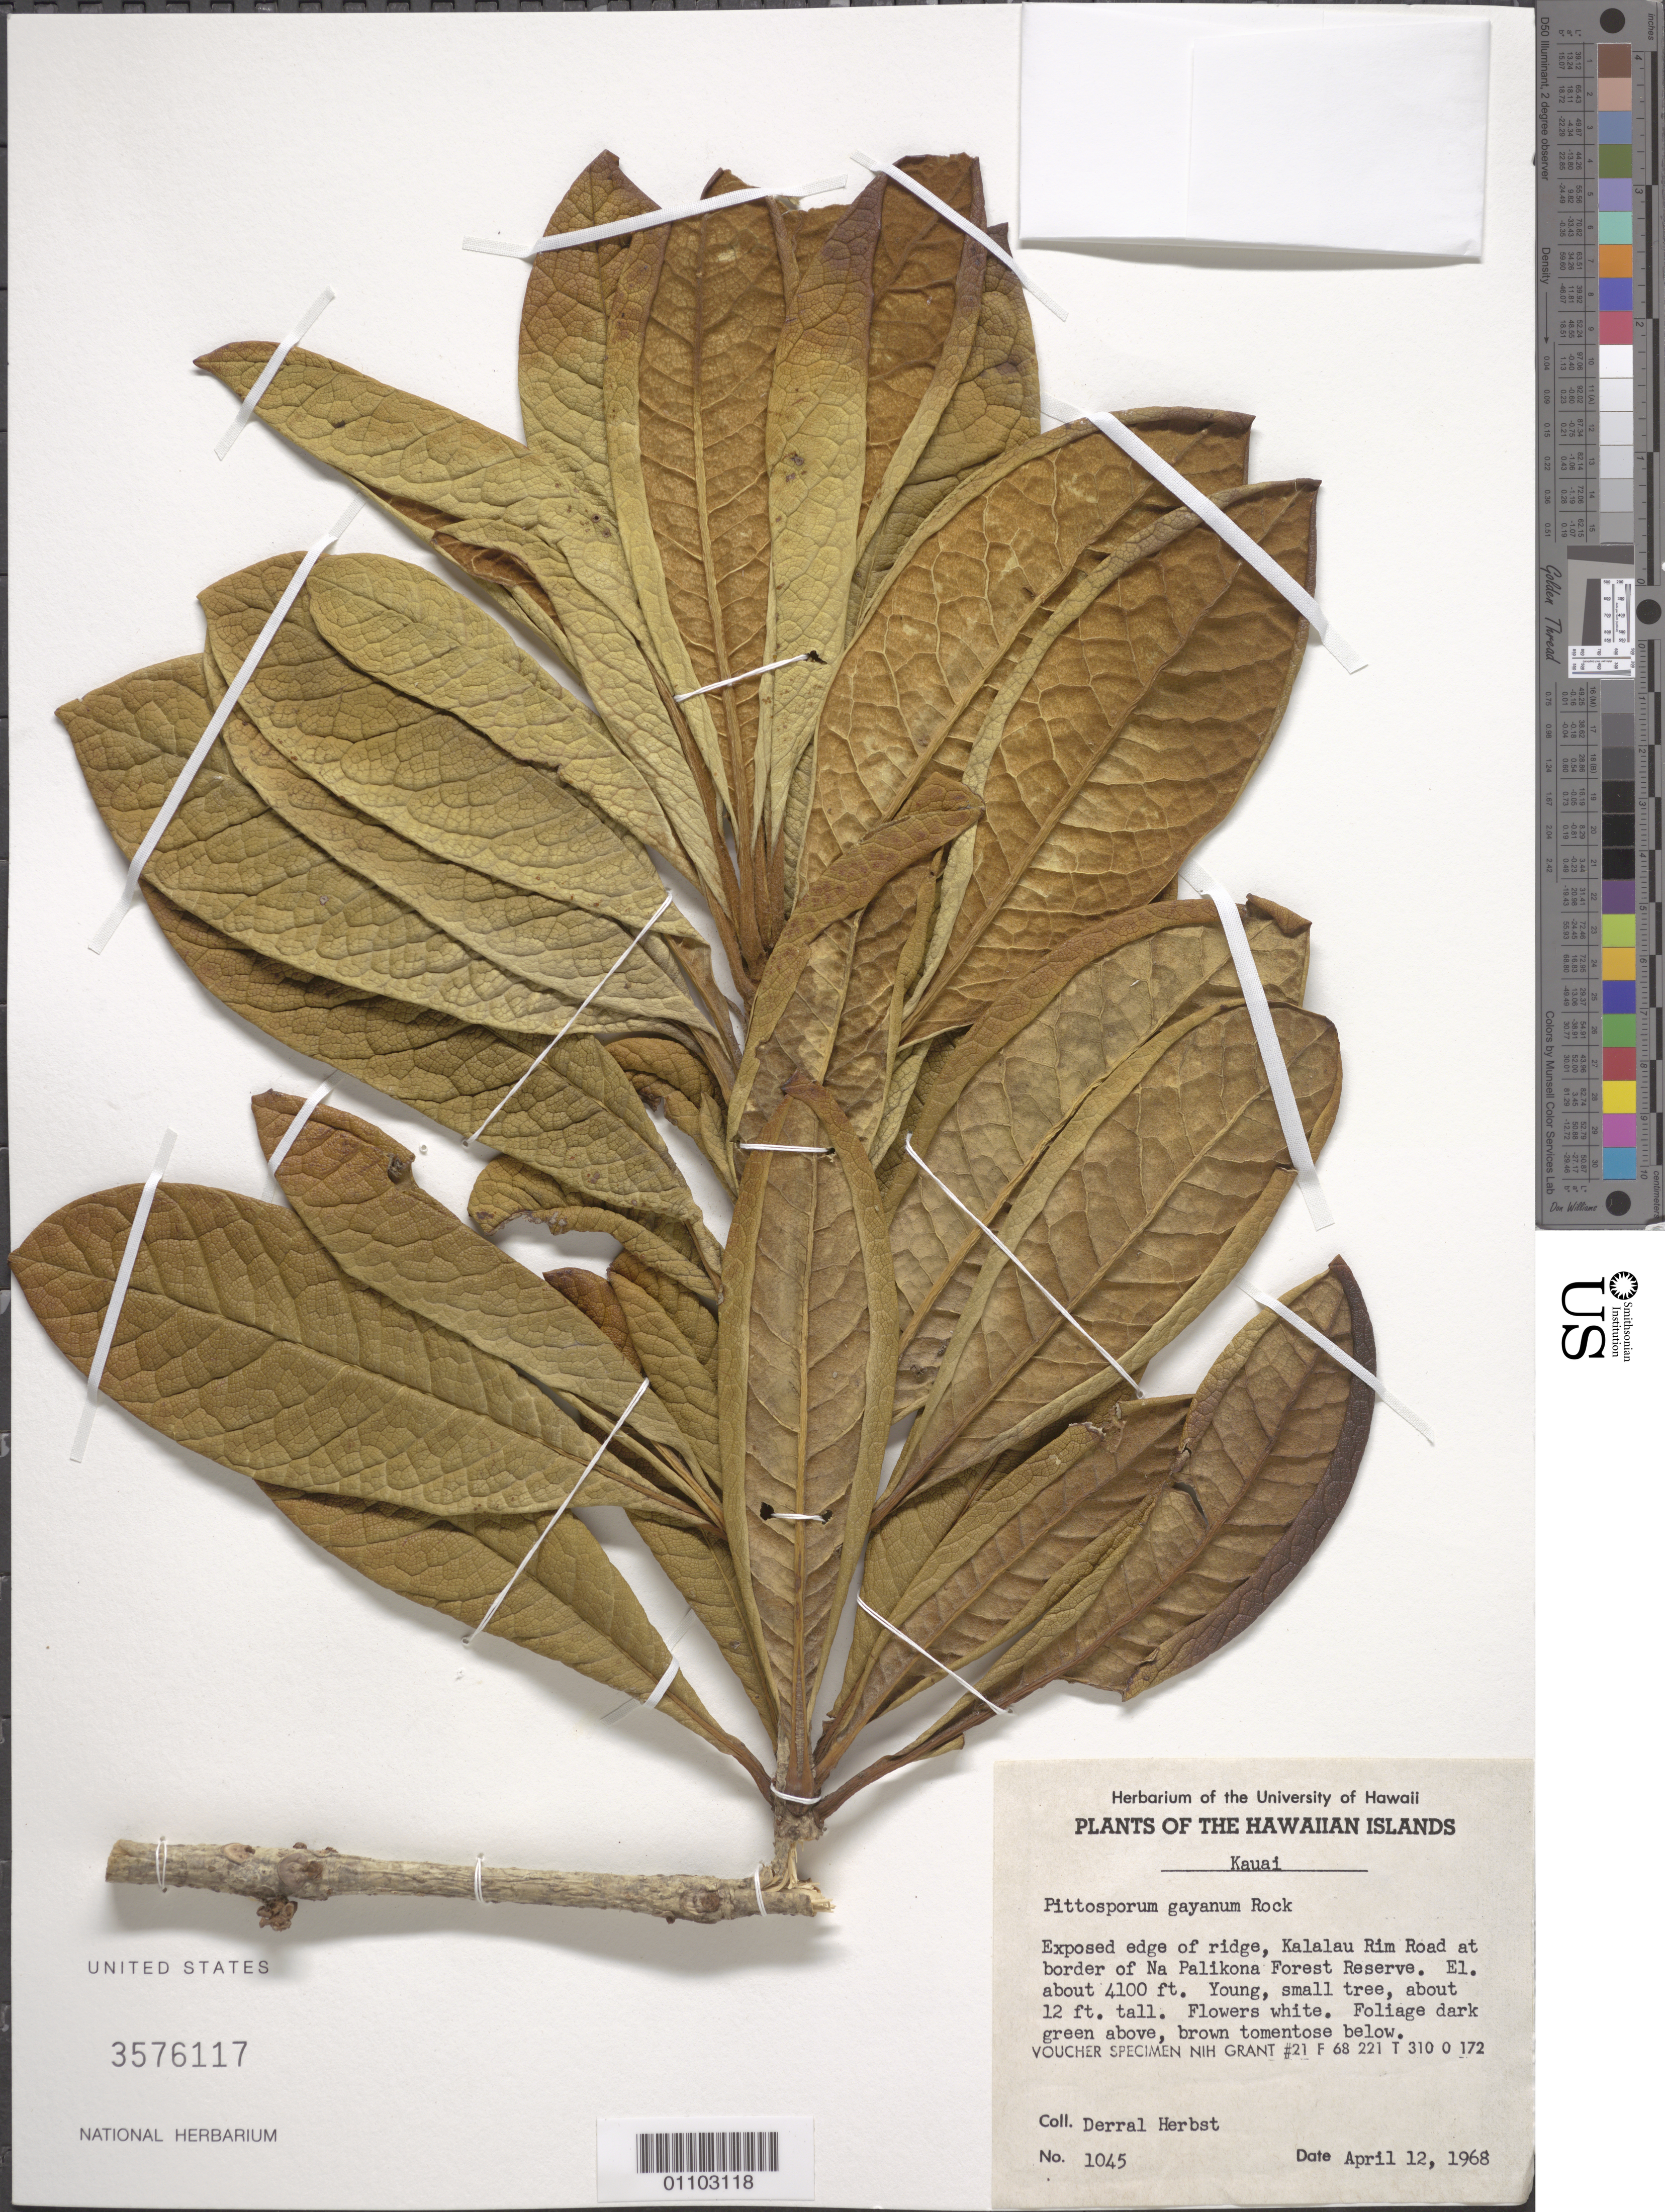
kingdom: Plantae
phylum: Tracheophyta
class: Magnoliopsida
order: Apiales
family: Pittosporaceae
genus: Pittosporum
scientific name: Pittosporum gayanum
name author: Rock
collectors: D. R. Herbst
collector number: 1045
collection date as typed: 12 Apr 1968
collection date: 1968-04-12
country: United States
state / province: Hawaii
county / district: Kauai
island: Kaua'i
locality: Exposed edge of ridge, Kalalau Rim Road at border of Na Pali-Kona Forest Reserve.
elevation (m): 1250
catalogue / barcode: US 3576117